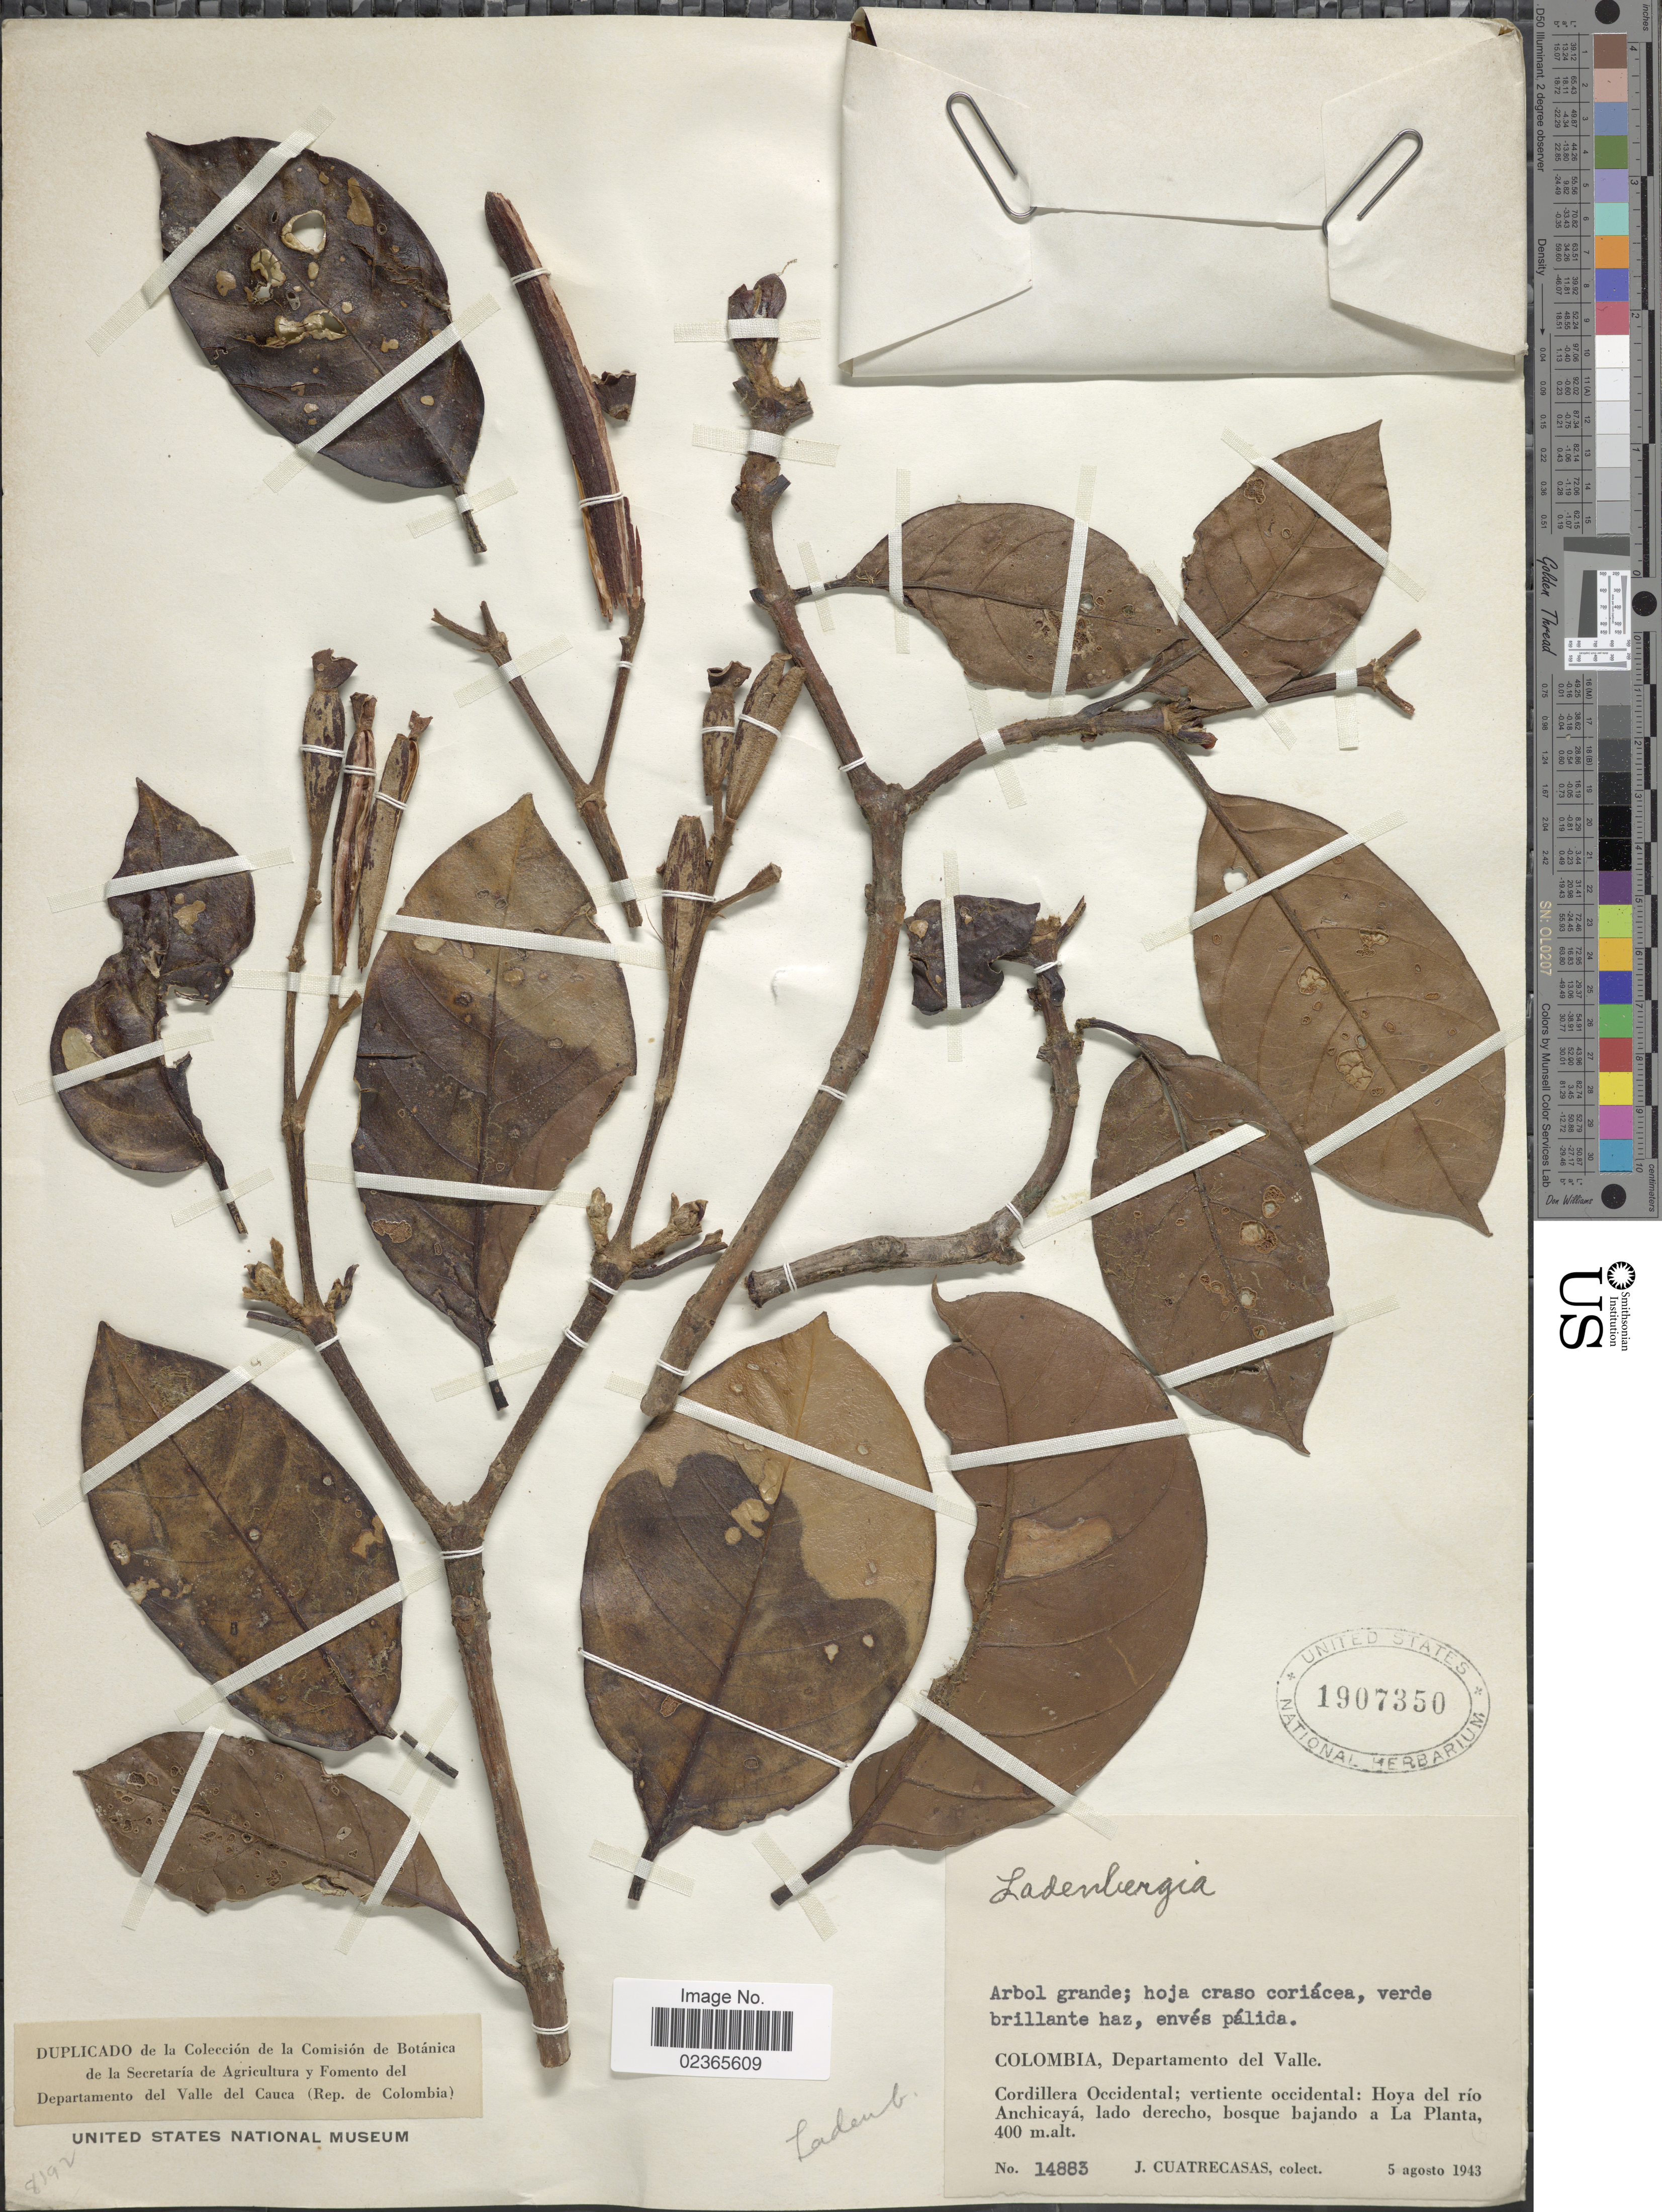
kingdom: Plantae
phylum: Tracheophyta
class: Magnoliopsida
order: Gentianales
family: Rubiaceae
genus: Ladenbergia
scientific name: Ladenbergia sp.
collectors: J. Cuatrecasas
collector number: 14883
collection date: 1943-08-05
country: Colombia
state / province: Valle del Cauca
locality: Departamento del Valle, Cordillera Occidental; vertiente occidental: Hoya del rio Anchicaya, lado derecho, bosque bajando a La Planta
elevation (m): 400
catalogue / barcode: US 1907350